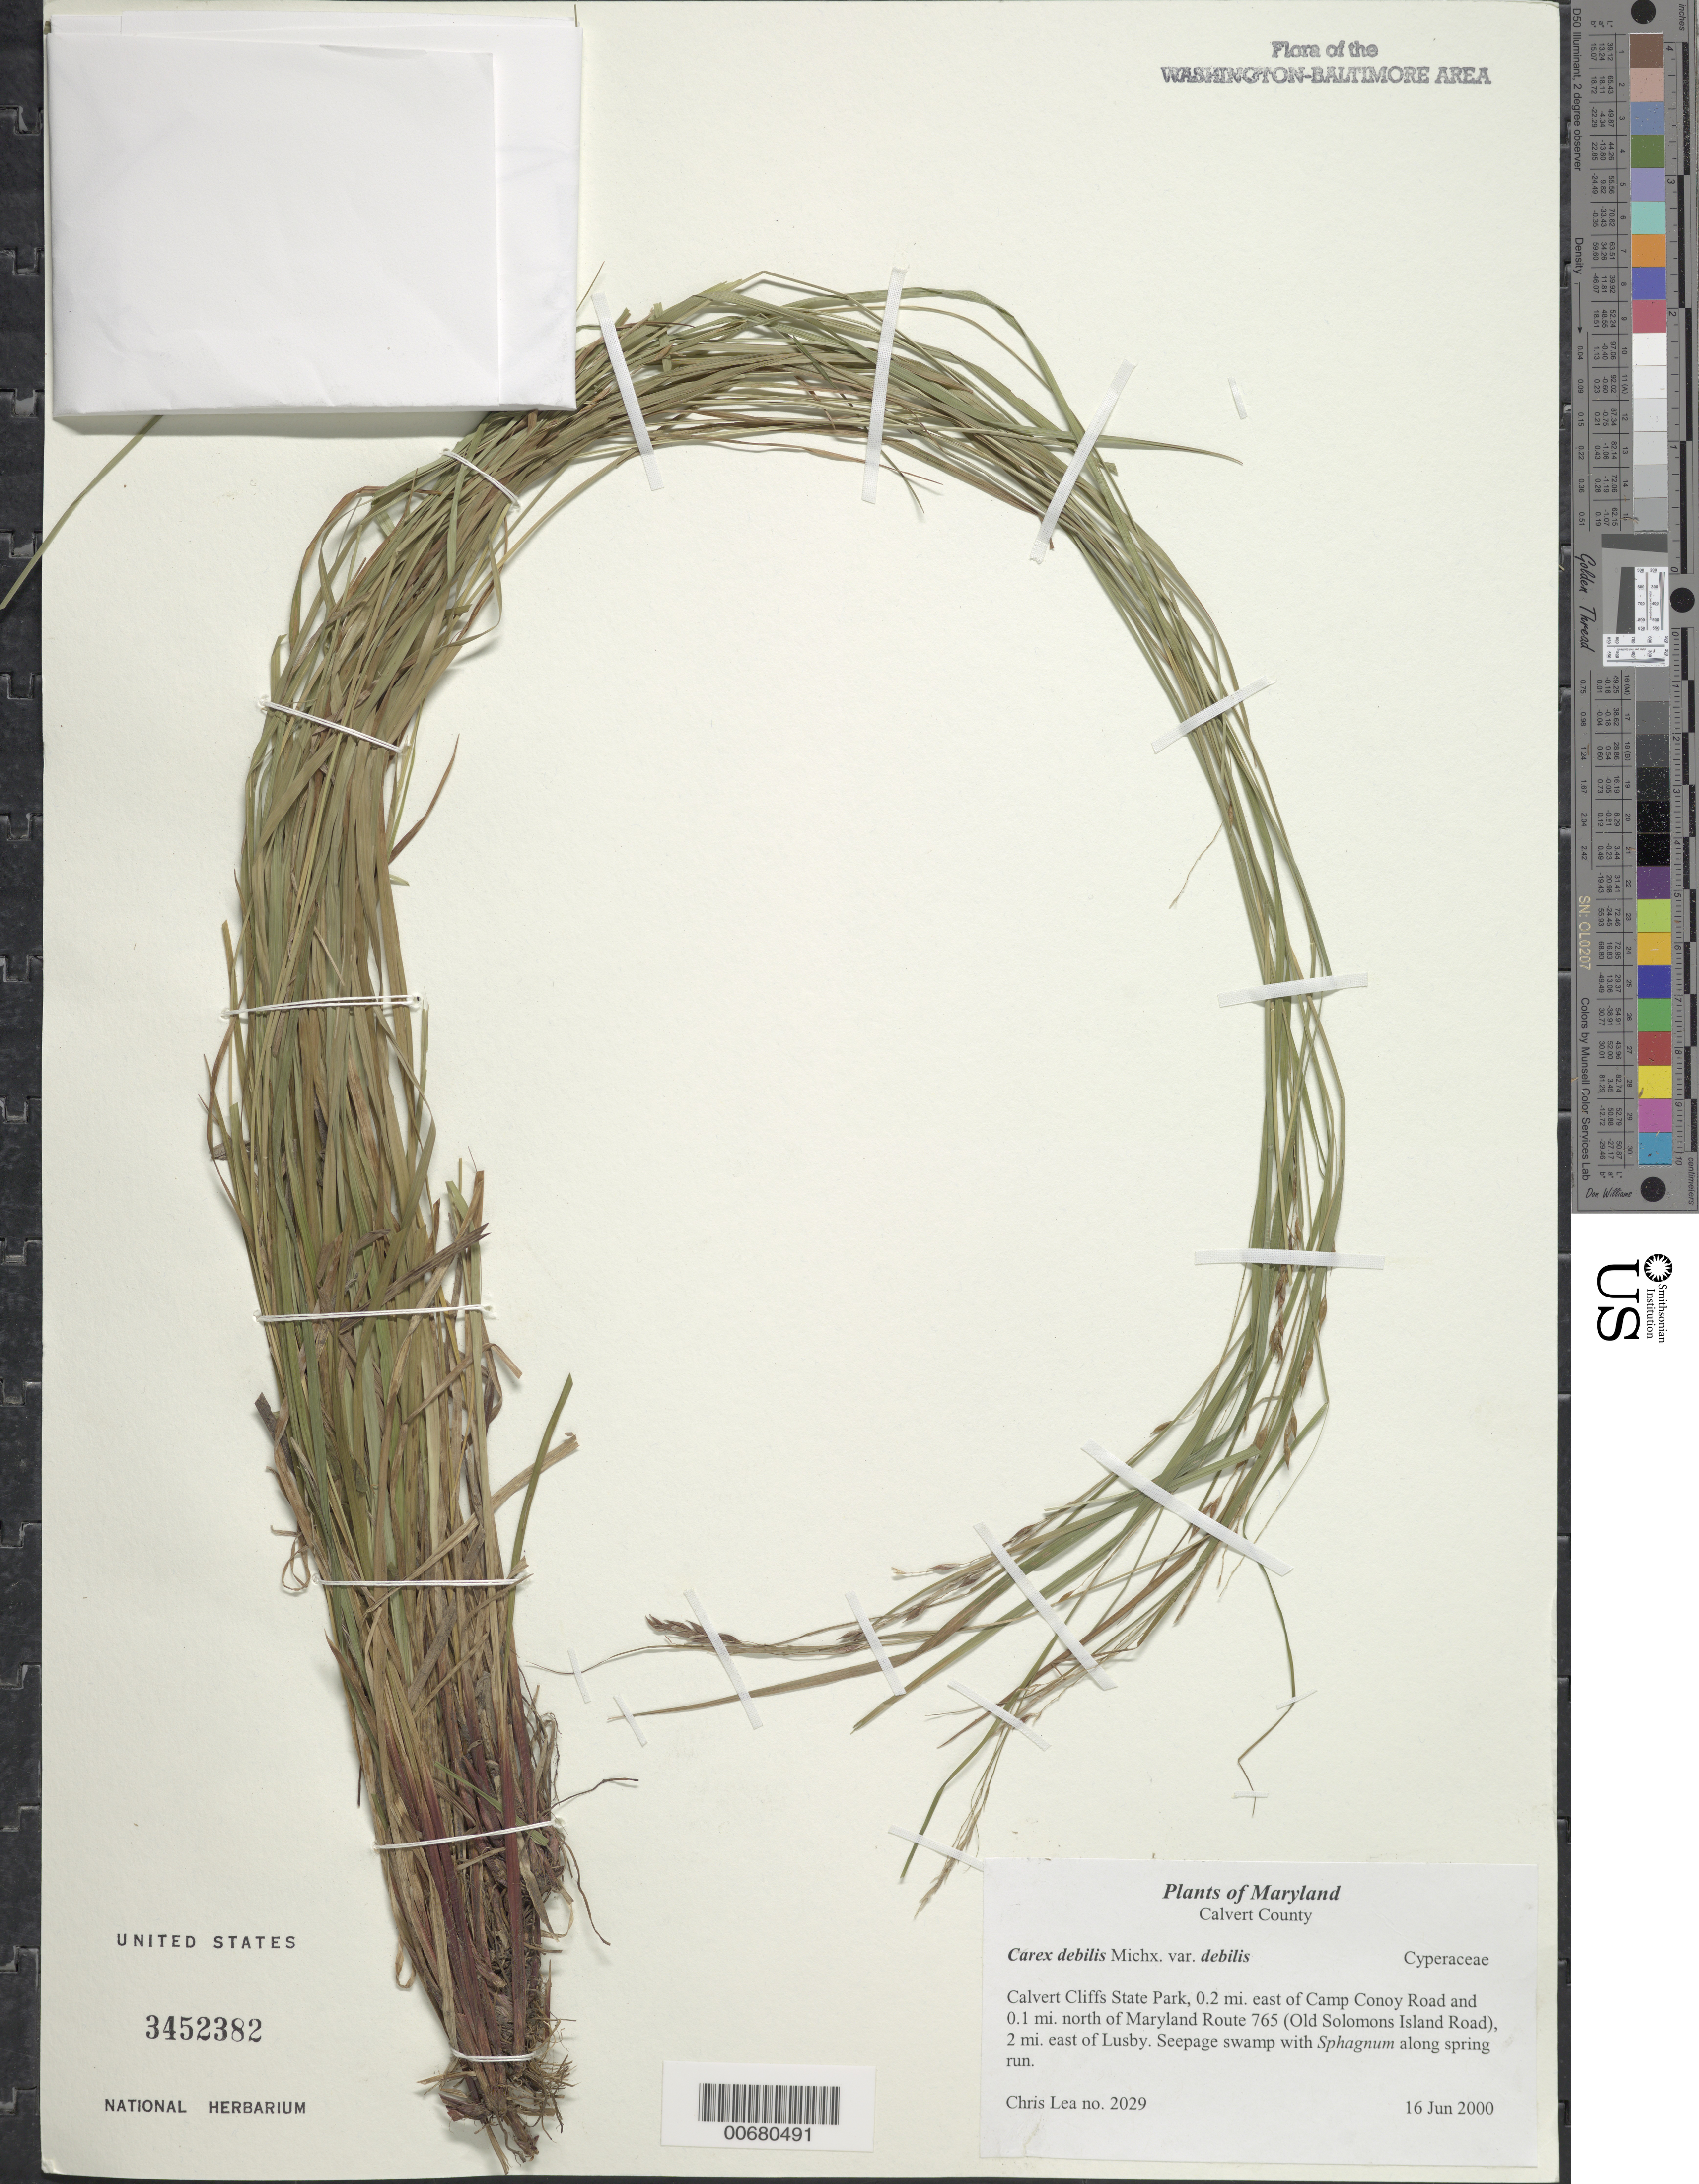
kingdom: Plantae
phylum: Tracheophyta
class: Liliopsida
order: Poales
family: Cyperaceae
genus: Carex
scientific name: Carex debilis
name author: Michx.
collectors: C. Lea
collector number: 2029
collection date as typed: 16 Jun 2000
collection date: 2000-06-16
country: United States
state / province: Maryland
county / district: Calvert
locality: Calvert Cliffs State Park, 0.2 mi. east of Camp Conoy Road and 0.1 mi. north of Maryland Route 765 (Old Solomons Island Road), 2 mi. east of Lusby.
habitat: Seepage swamp with Sphagnum along spring run.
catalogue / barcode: US 3452382